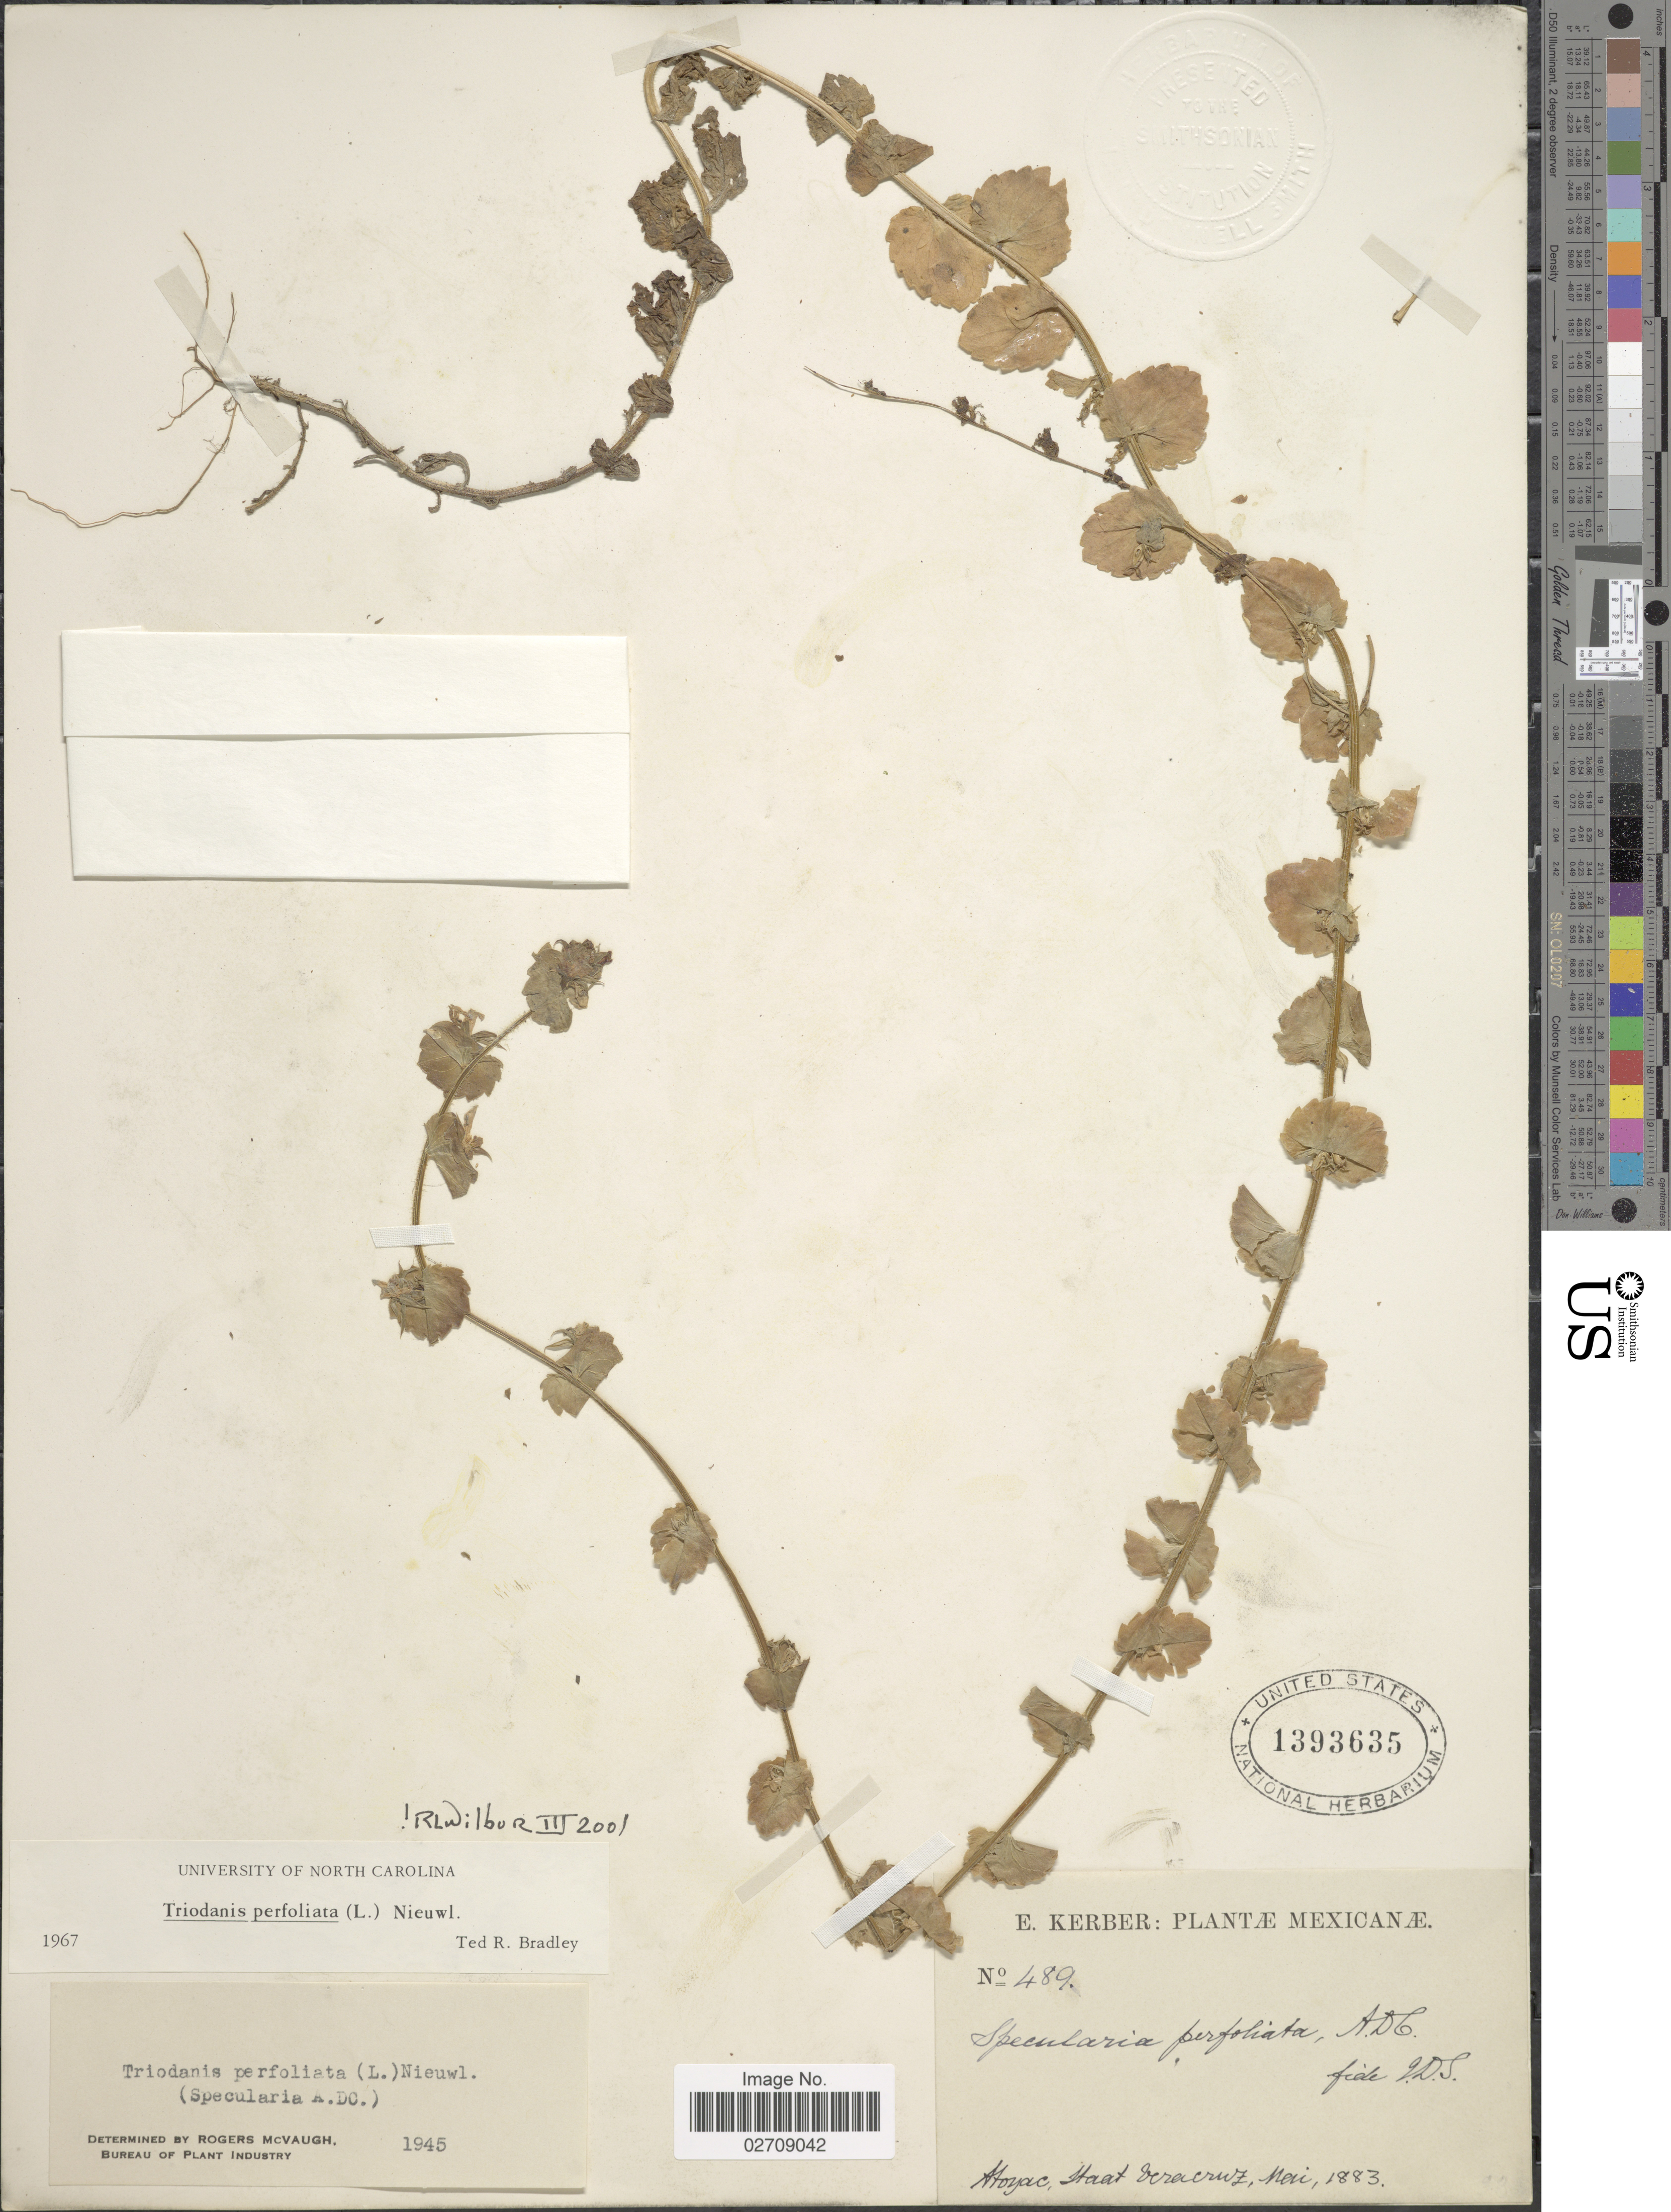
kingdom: Plantae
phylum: Tracheophyta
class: Magnoliopsida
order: Asterales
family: Campanulaceae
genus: Triodanis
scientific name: Triodanis perfoliata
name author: (L.) Nieuwl.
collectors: E. Kerber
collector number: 489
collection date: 1883-05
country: Mexico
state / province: Veracruz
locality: Atoyac, Staat Veracruz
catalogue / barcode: US 1393635